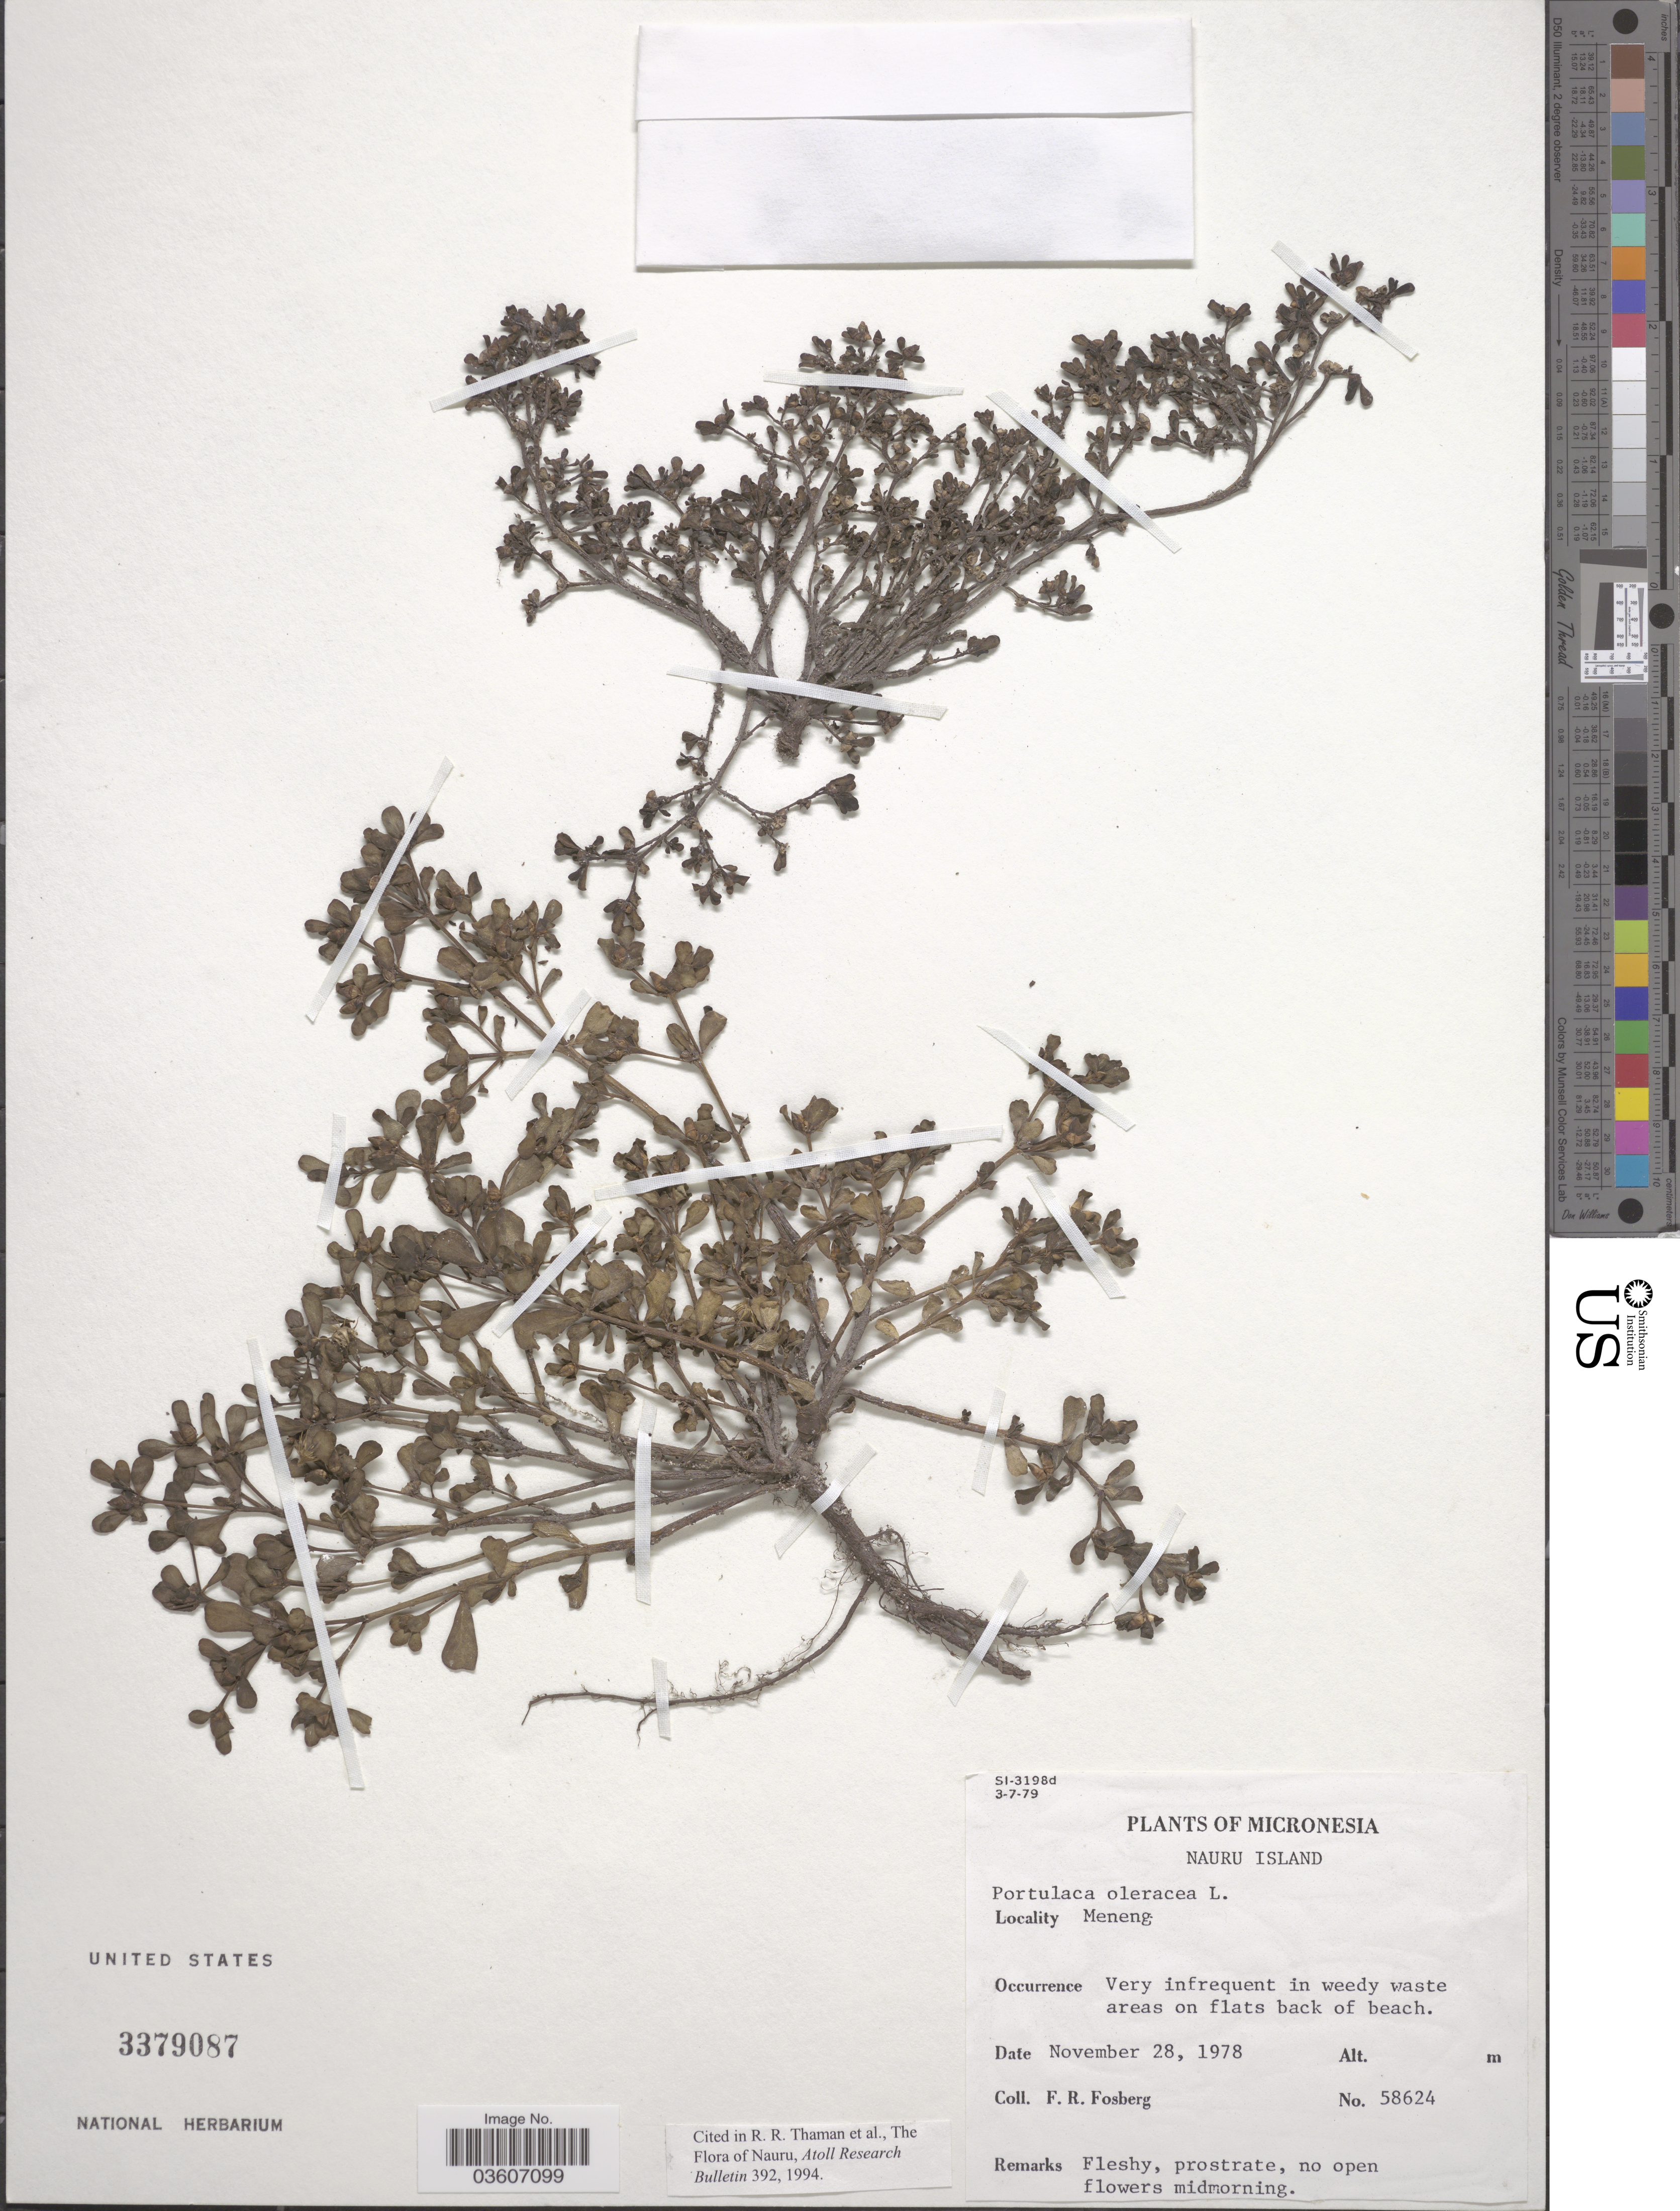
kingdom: Plantae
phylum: Tracheophyta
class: Magnoliopsida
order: Caryophyllales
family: Portulacaceae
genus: Portulaca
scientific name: Portulaca oleracea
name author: L.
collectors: F. R. Fosberg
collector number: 58624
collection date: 1978-11-28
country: Nauru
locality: Micronesia. Meneng.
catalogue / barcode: US 3379087